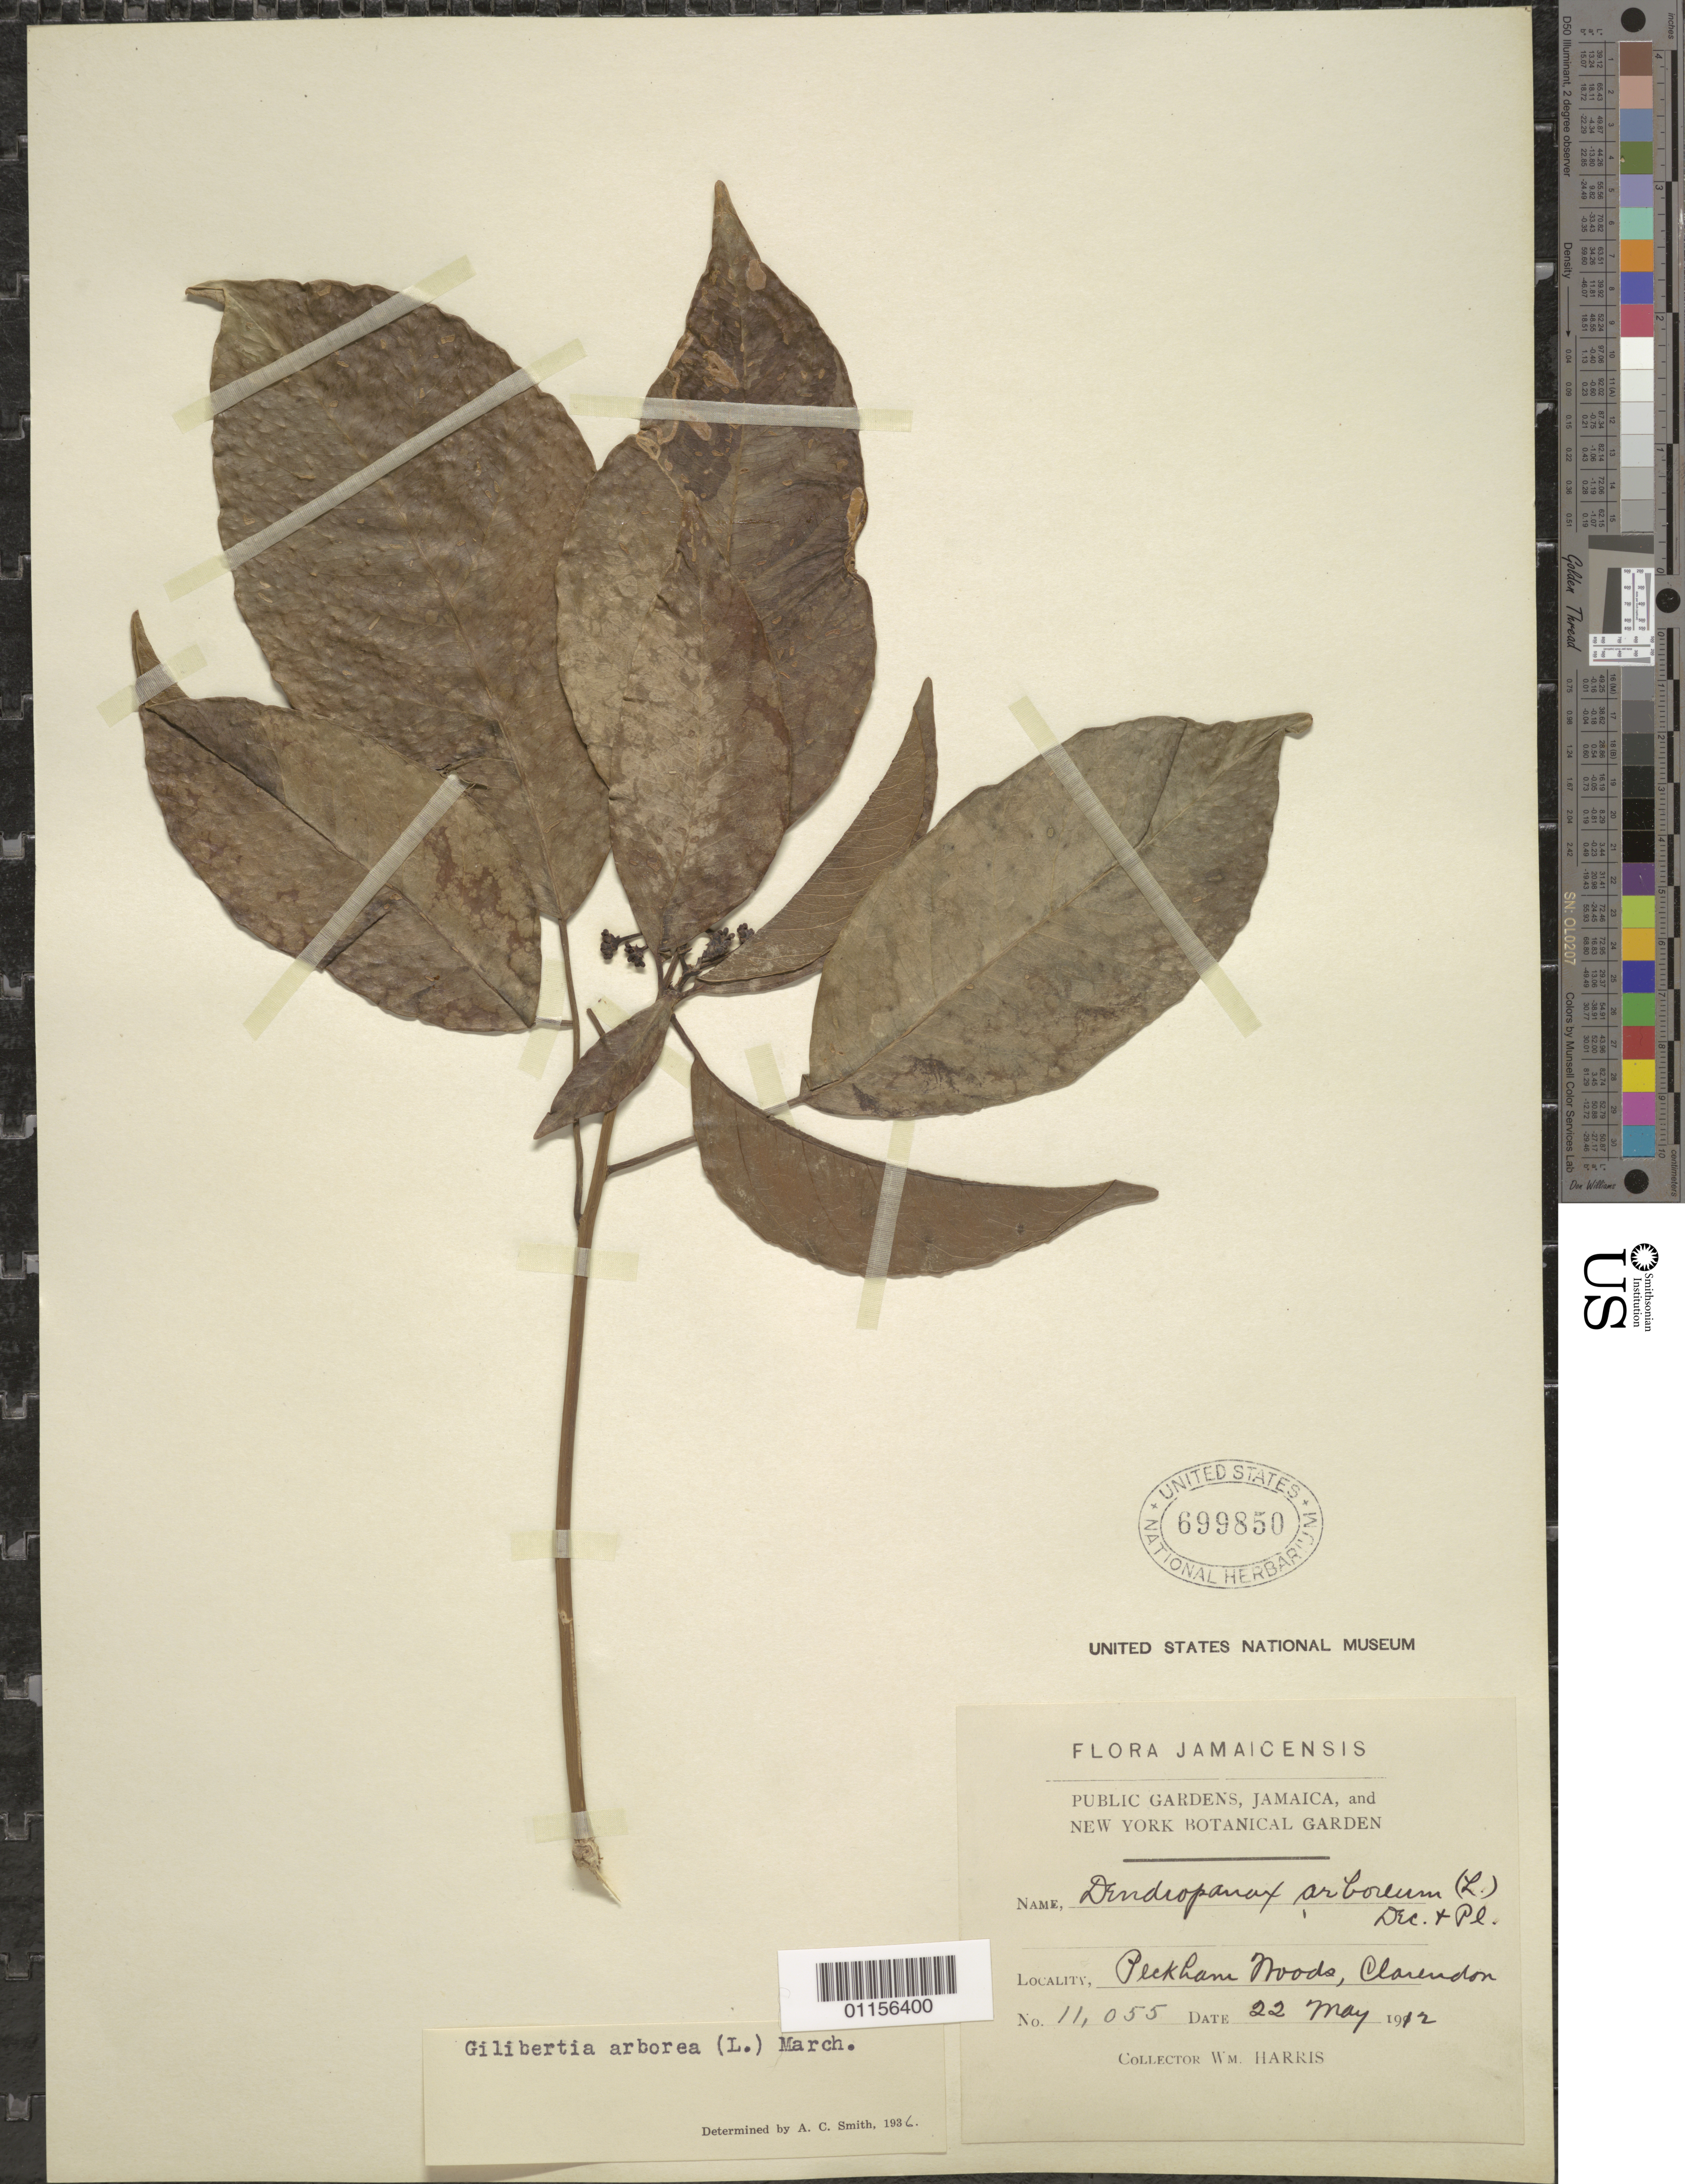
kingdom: Plantae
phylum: Tracheophyta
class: Magnoliopsida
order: Apiales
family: Araliaceae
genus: Dendropanax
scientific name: Dendropanax arboreus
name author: (L.) Decne. & Planch.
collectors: W. Harris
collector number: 11055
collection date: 1912-05-22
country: Jamaica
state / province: Clarendon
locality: Peckham Woods.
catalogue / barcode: US 699850